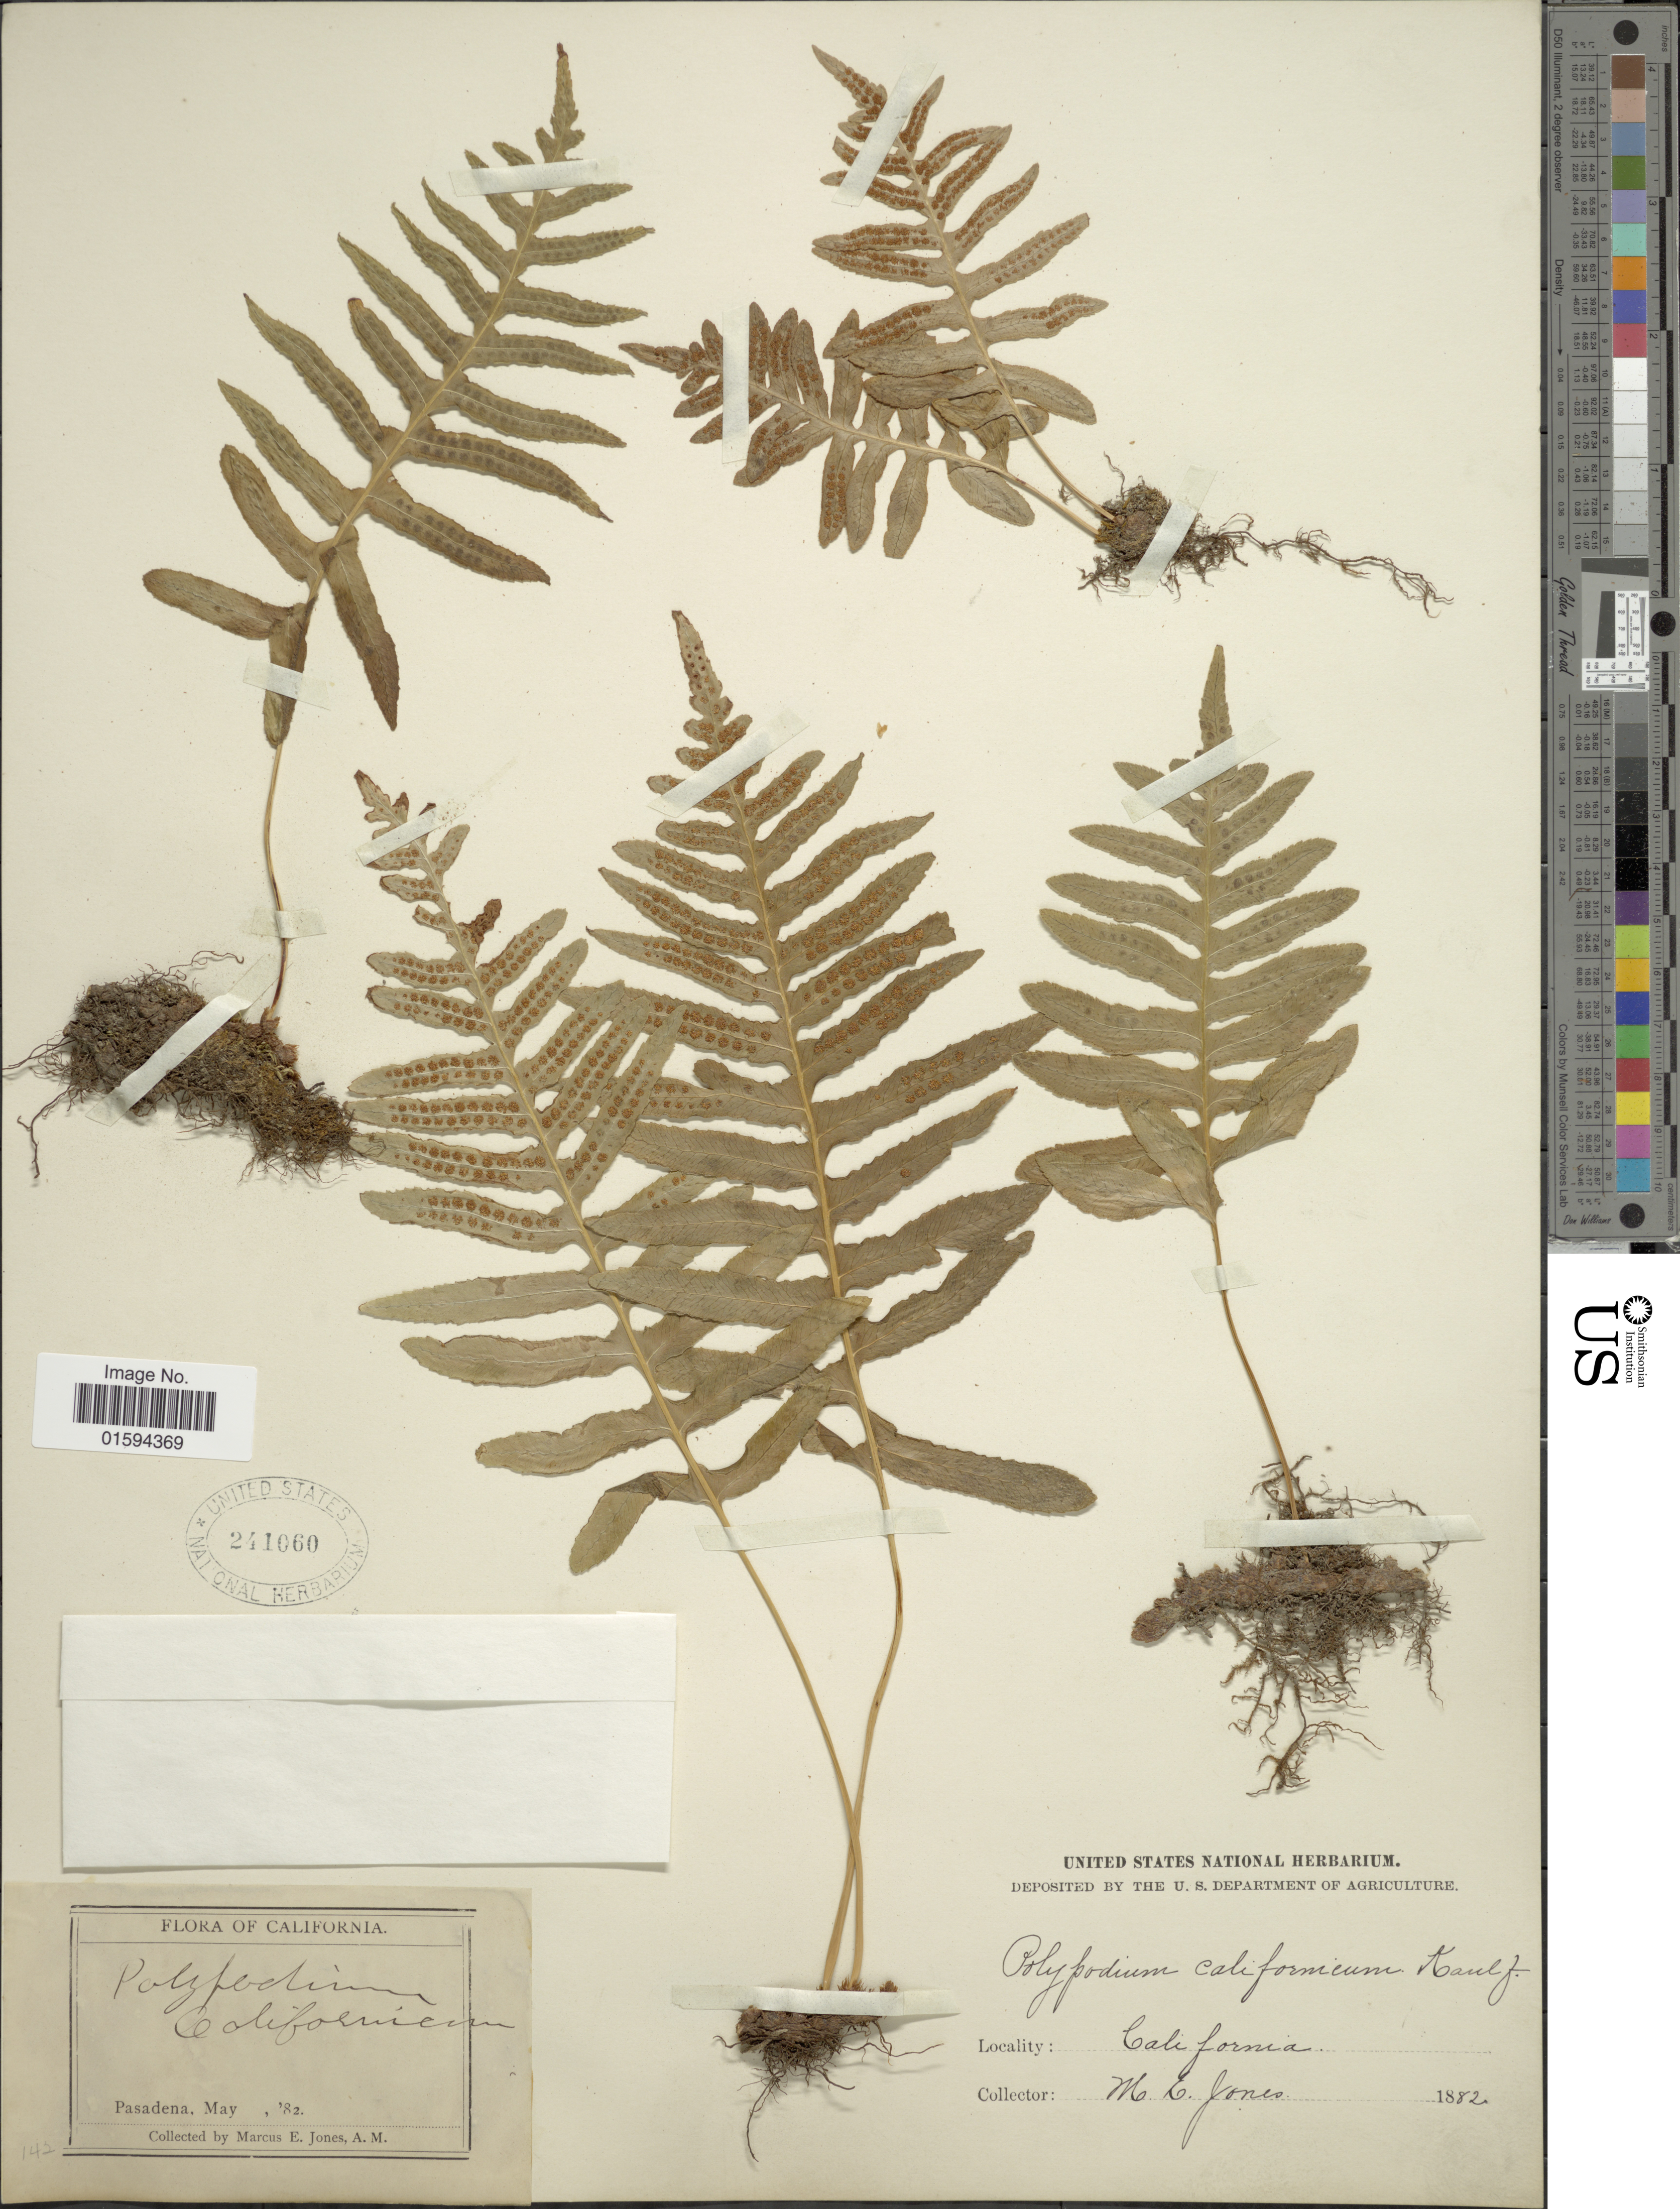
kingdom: Plantae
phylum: Tracheophyta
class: Polypodiopsida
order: Polypodiales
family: Polypodiaceae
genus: Polypodium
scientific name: Polypodium californicum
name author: Kaulf.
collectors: M. E. Jones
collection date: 1882-05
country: United States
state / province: California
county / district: Los Angeles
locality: Pasadena.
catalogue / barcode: US 241060